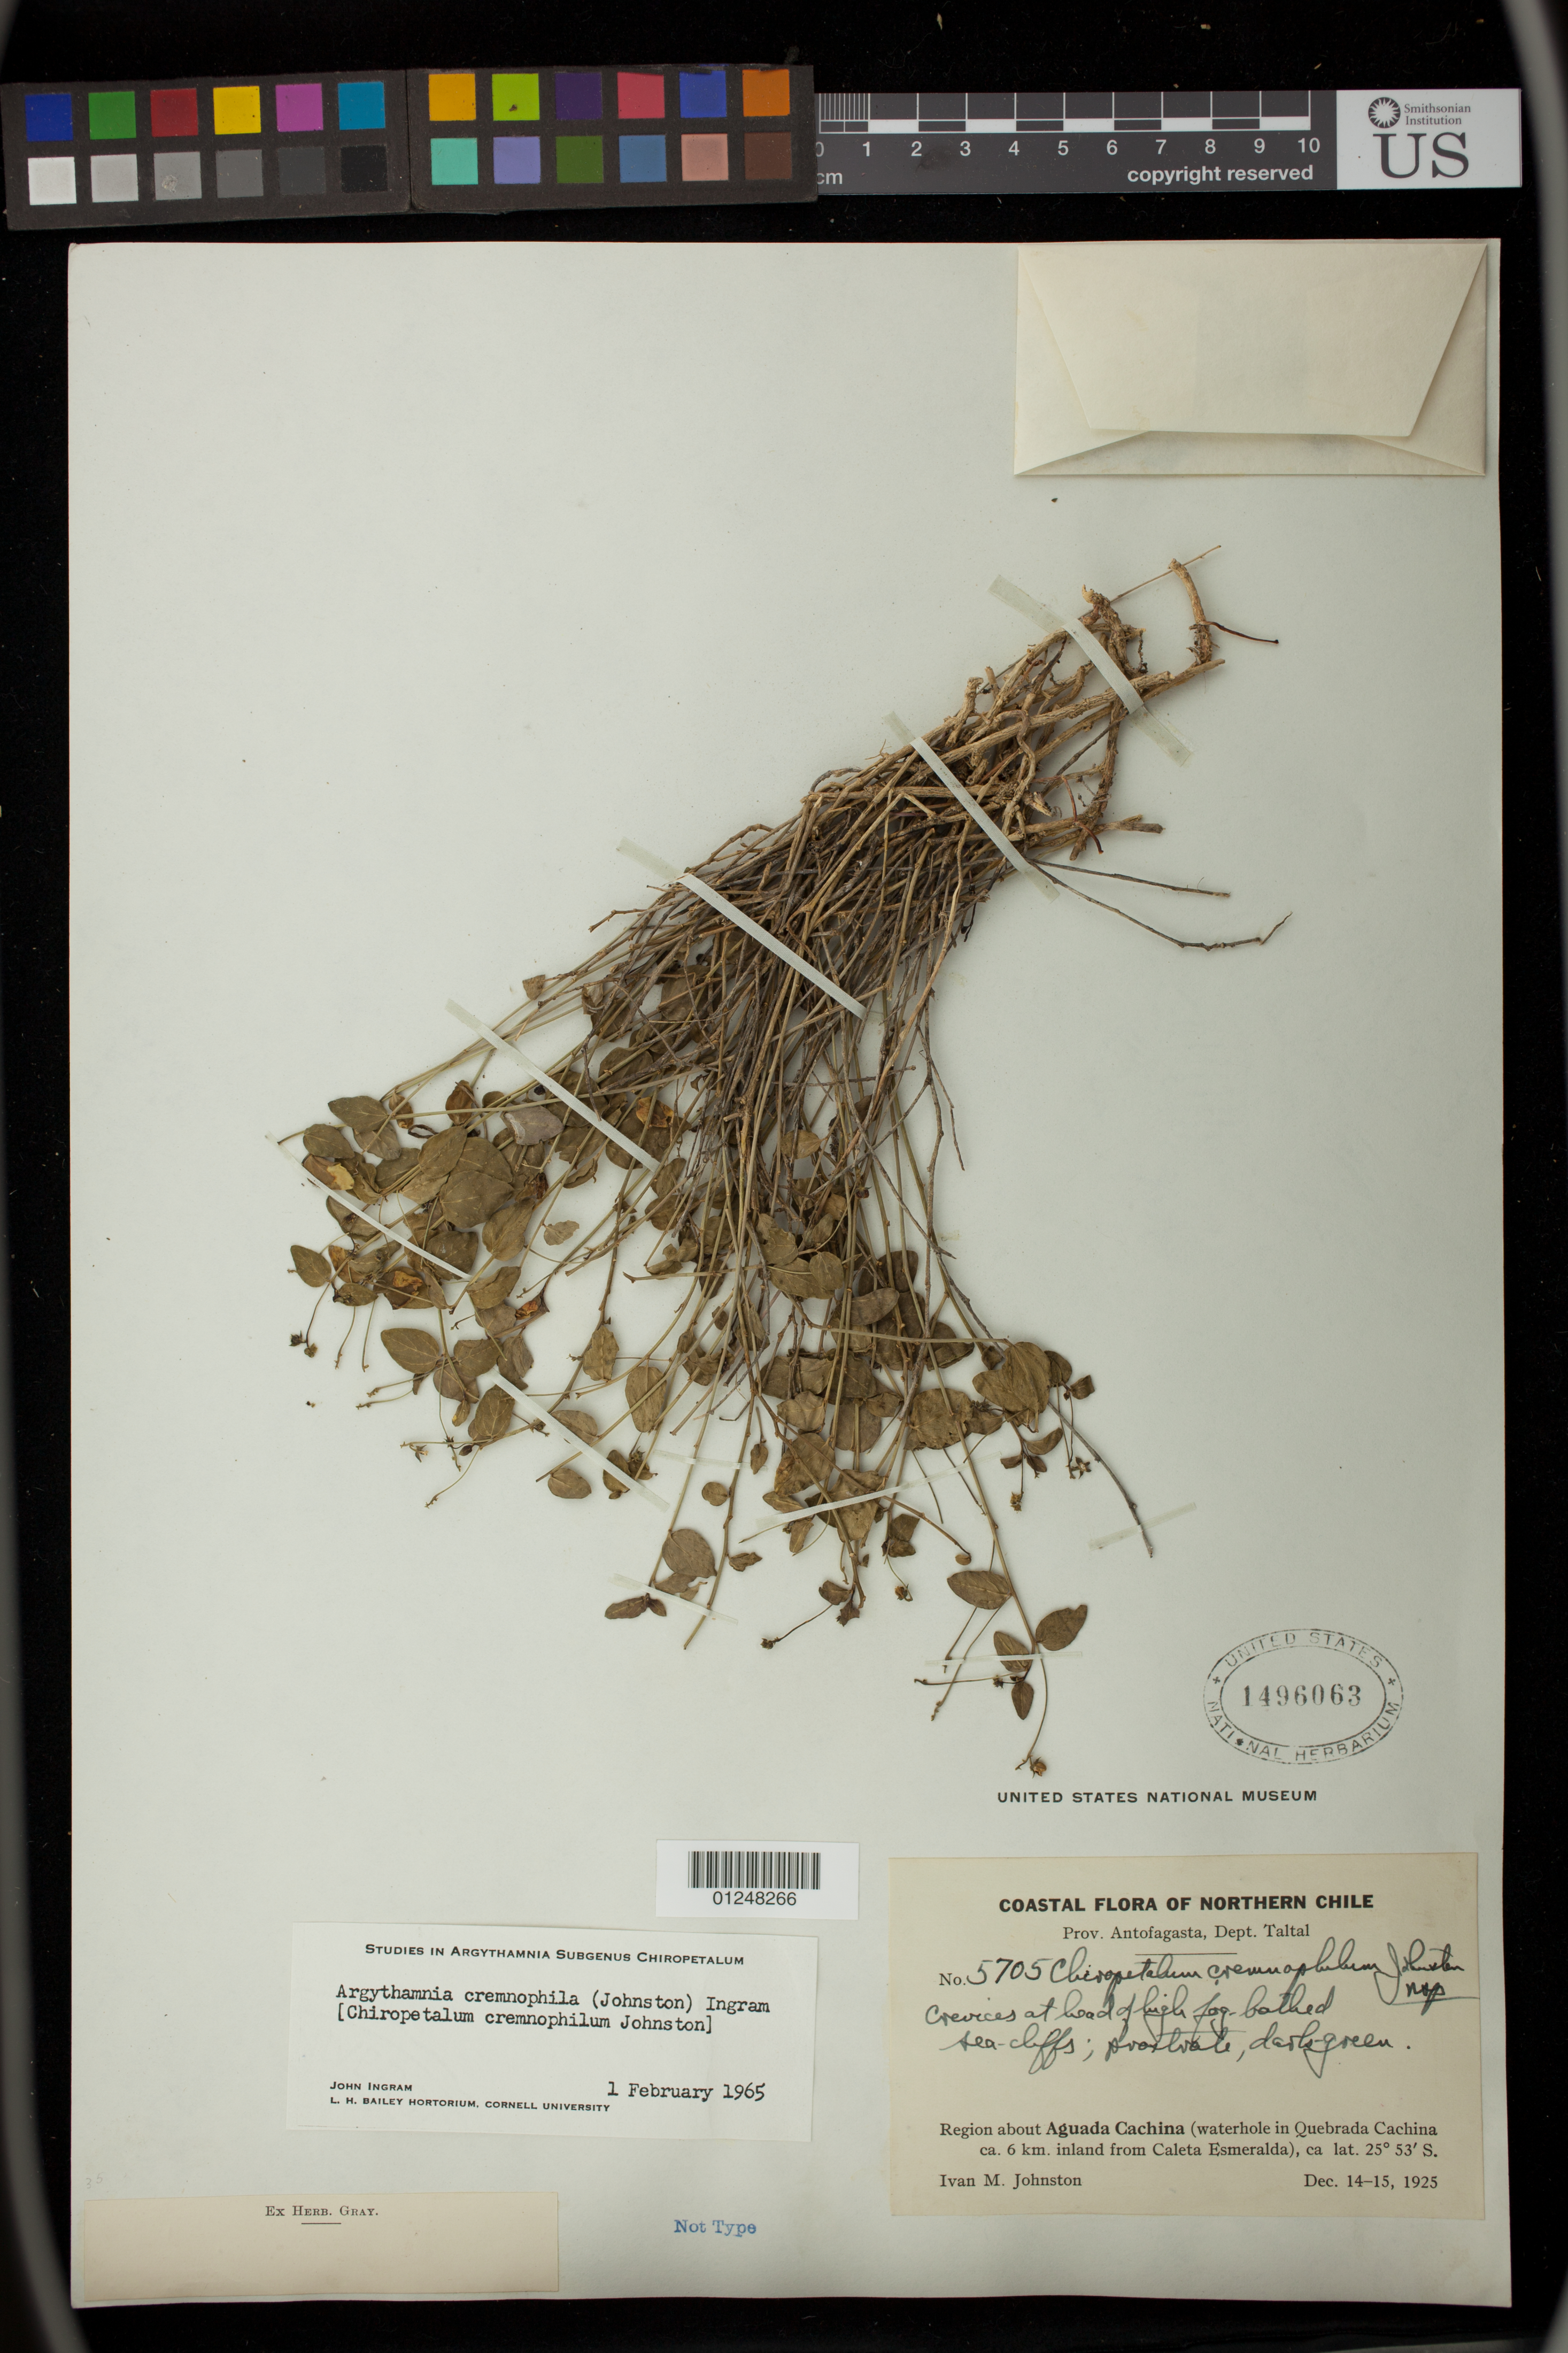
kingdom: Plantae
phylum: Tracheophyta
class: Magnoliopsida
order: Malpighiales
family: Euphorbiaceae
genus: Argythamnia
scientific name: Argythamnia cremnophila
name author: (I.M. Johnst.) J.W. Ingram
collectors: I.M. Johnston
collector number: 5705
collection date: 1925-12-14/1925-12-15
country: Chile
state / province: Antofagasta (II)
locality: Dep. Taltal, region around Aguada Cachina(waterhole in Quebrada Cachina, ca. 6 km inland from Caleta Esmeralda)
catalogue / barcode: US 1496063